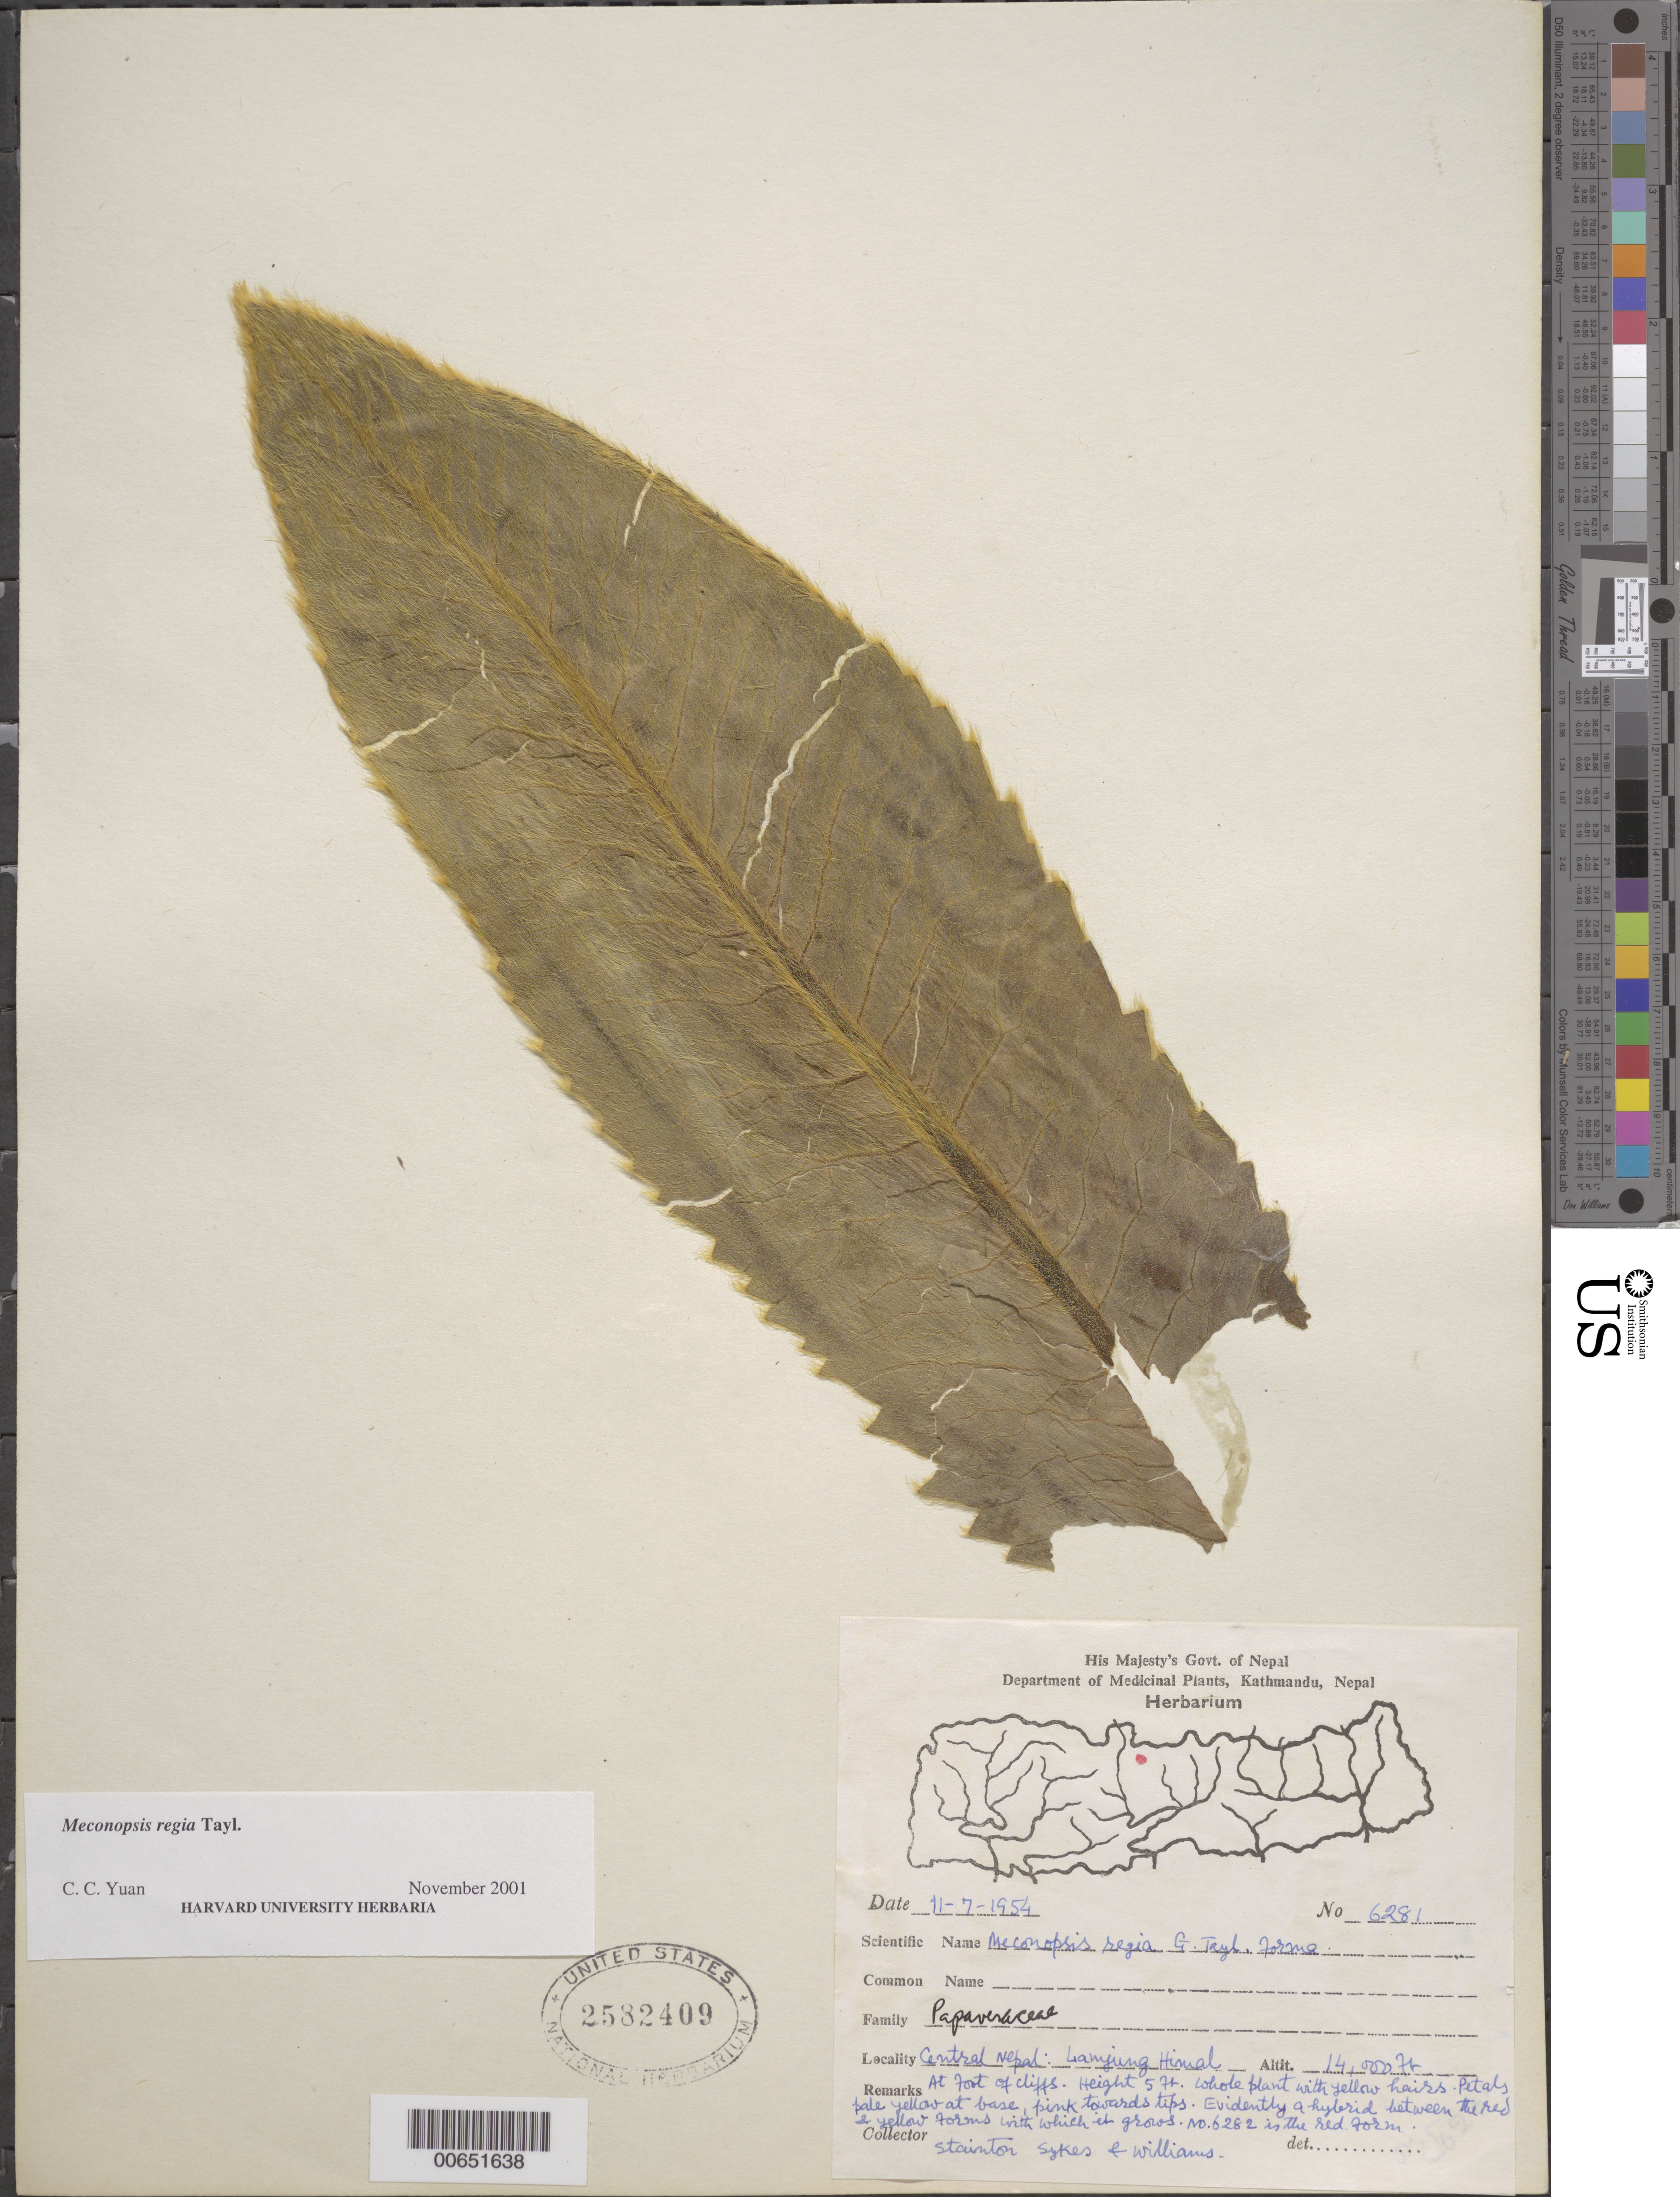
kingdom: Plantae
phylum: Tracheophyta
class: Magnoliopsida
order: Ranunculales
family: Papaveraceae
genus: Meconopsis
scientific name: Meconopsis regia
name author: G. Taylor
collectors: -. Stainton, Sykes, -- & -- Williams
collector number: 6281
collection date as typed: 11 Jul 1954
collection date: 1954-07-11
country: Nepal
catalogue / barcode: US 2582409